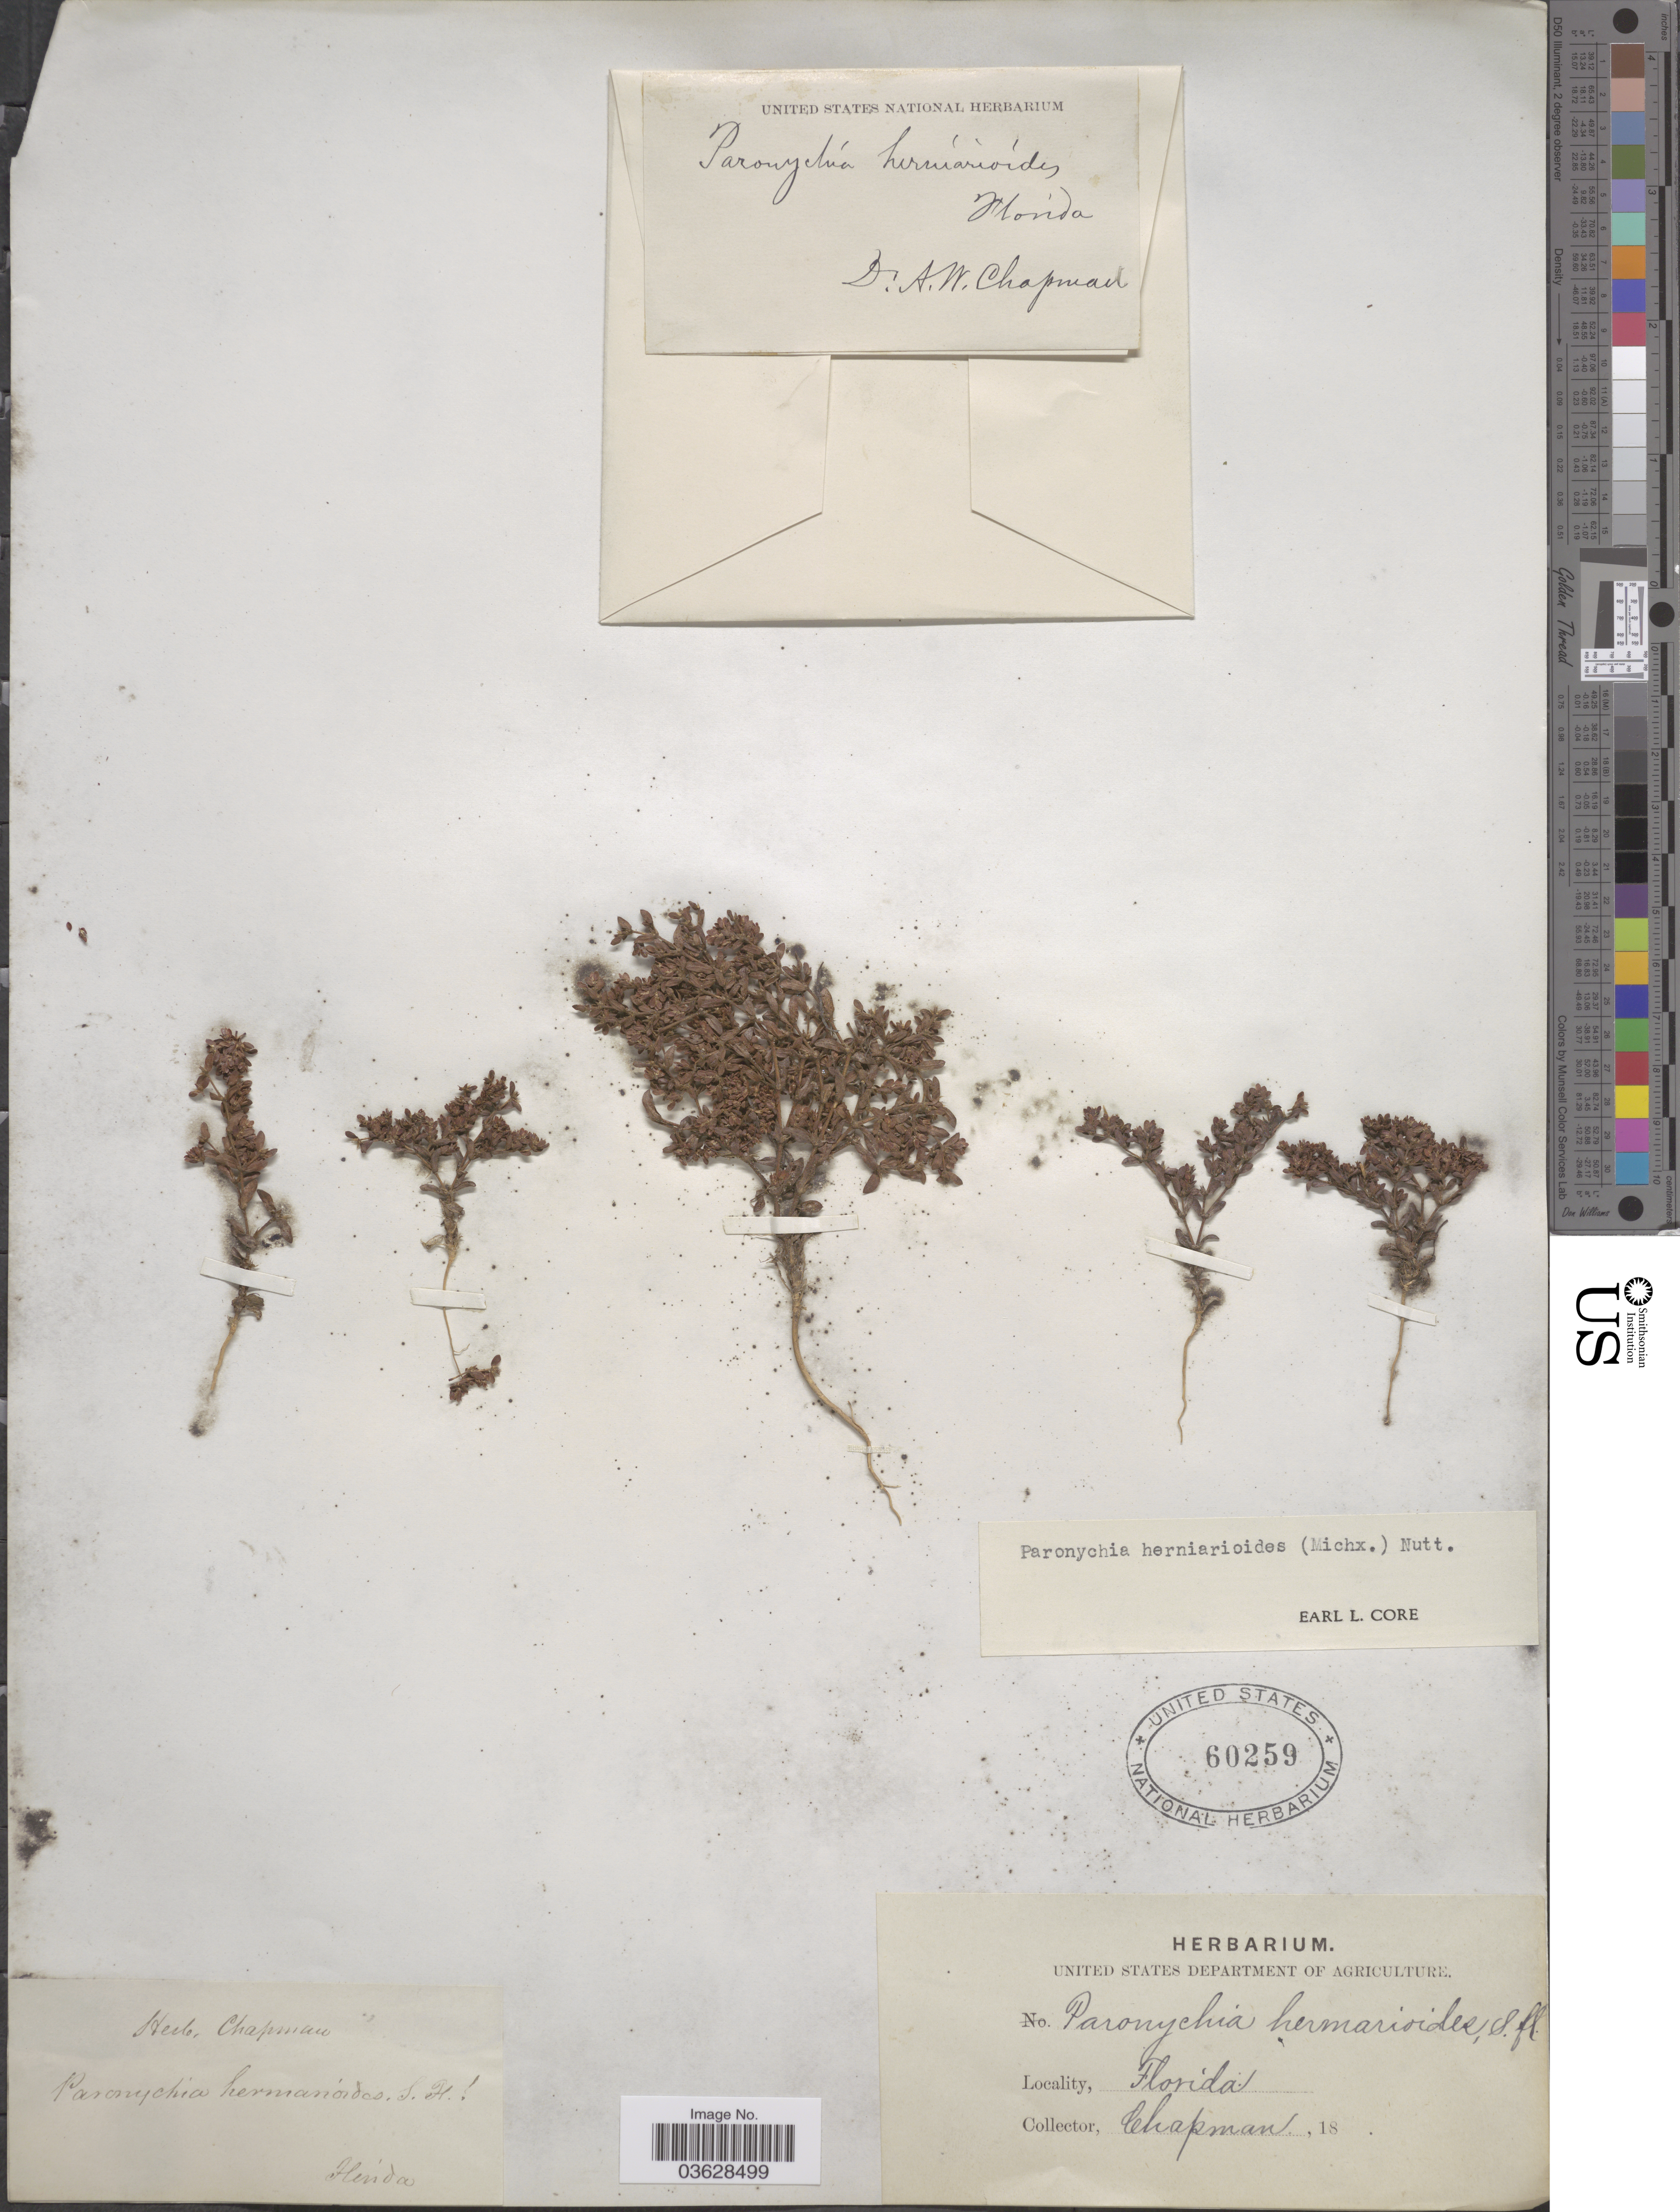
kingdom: Plantae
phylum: Tracheophyta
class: Magnoliopsida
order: Caryophyllales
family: Caryophyllaceae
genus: Paronychia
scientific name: Paronychia herniarioides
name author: (Michx.) Nutt.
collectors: A. Chapman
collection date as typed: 18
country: United States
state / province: Florida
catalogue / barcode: US 60259